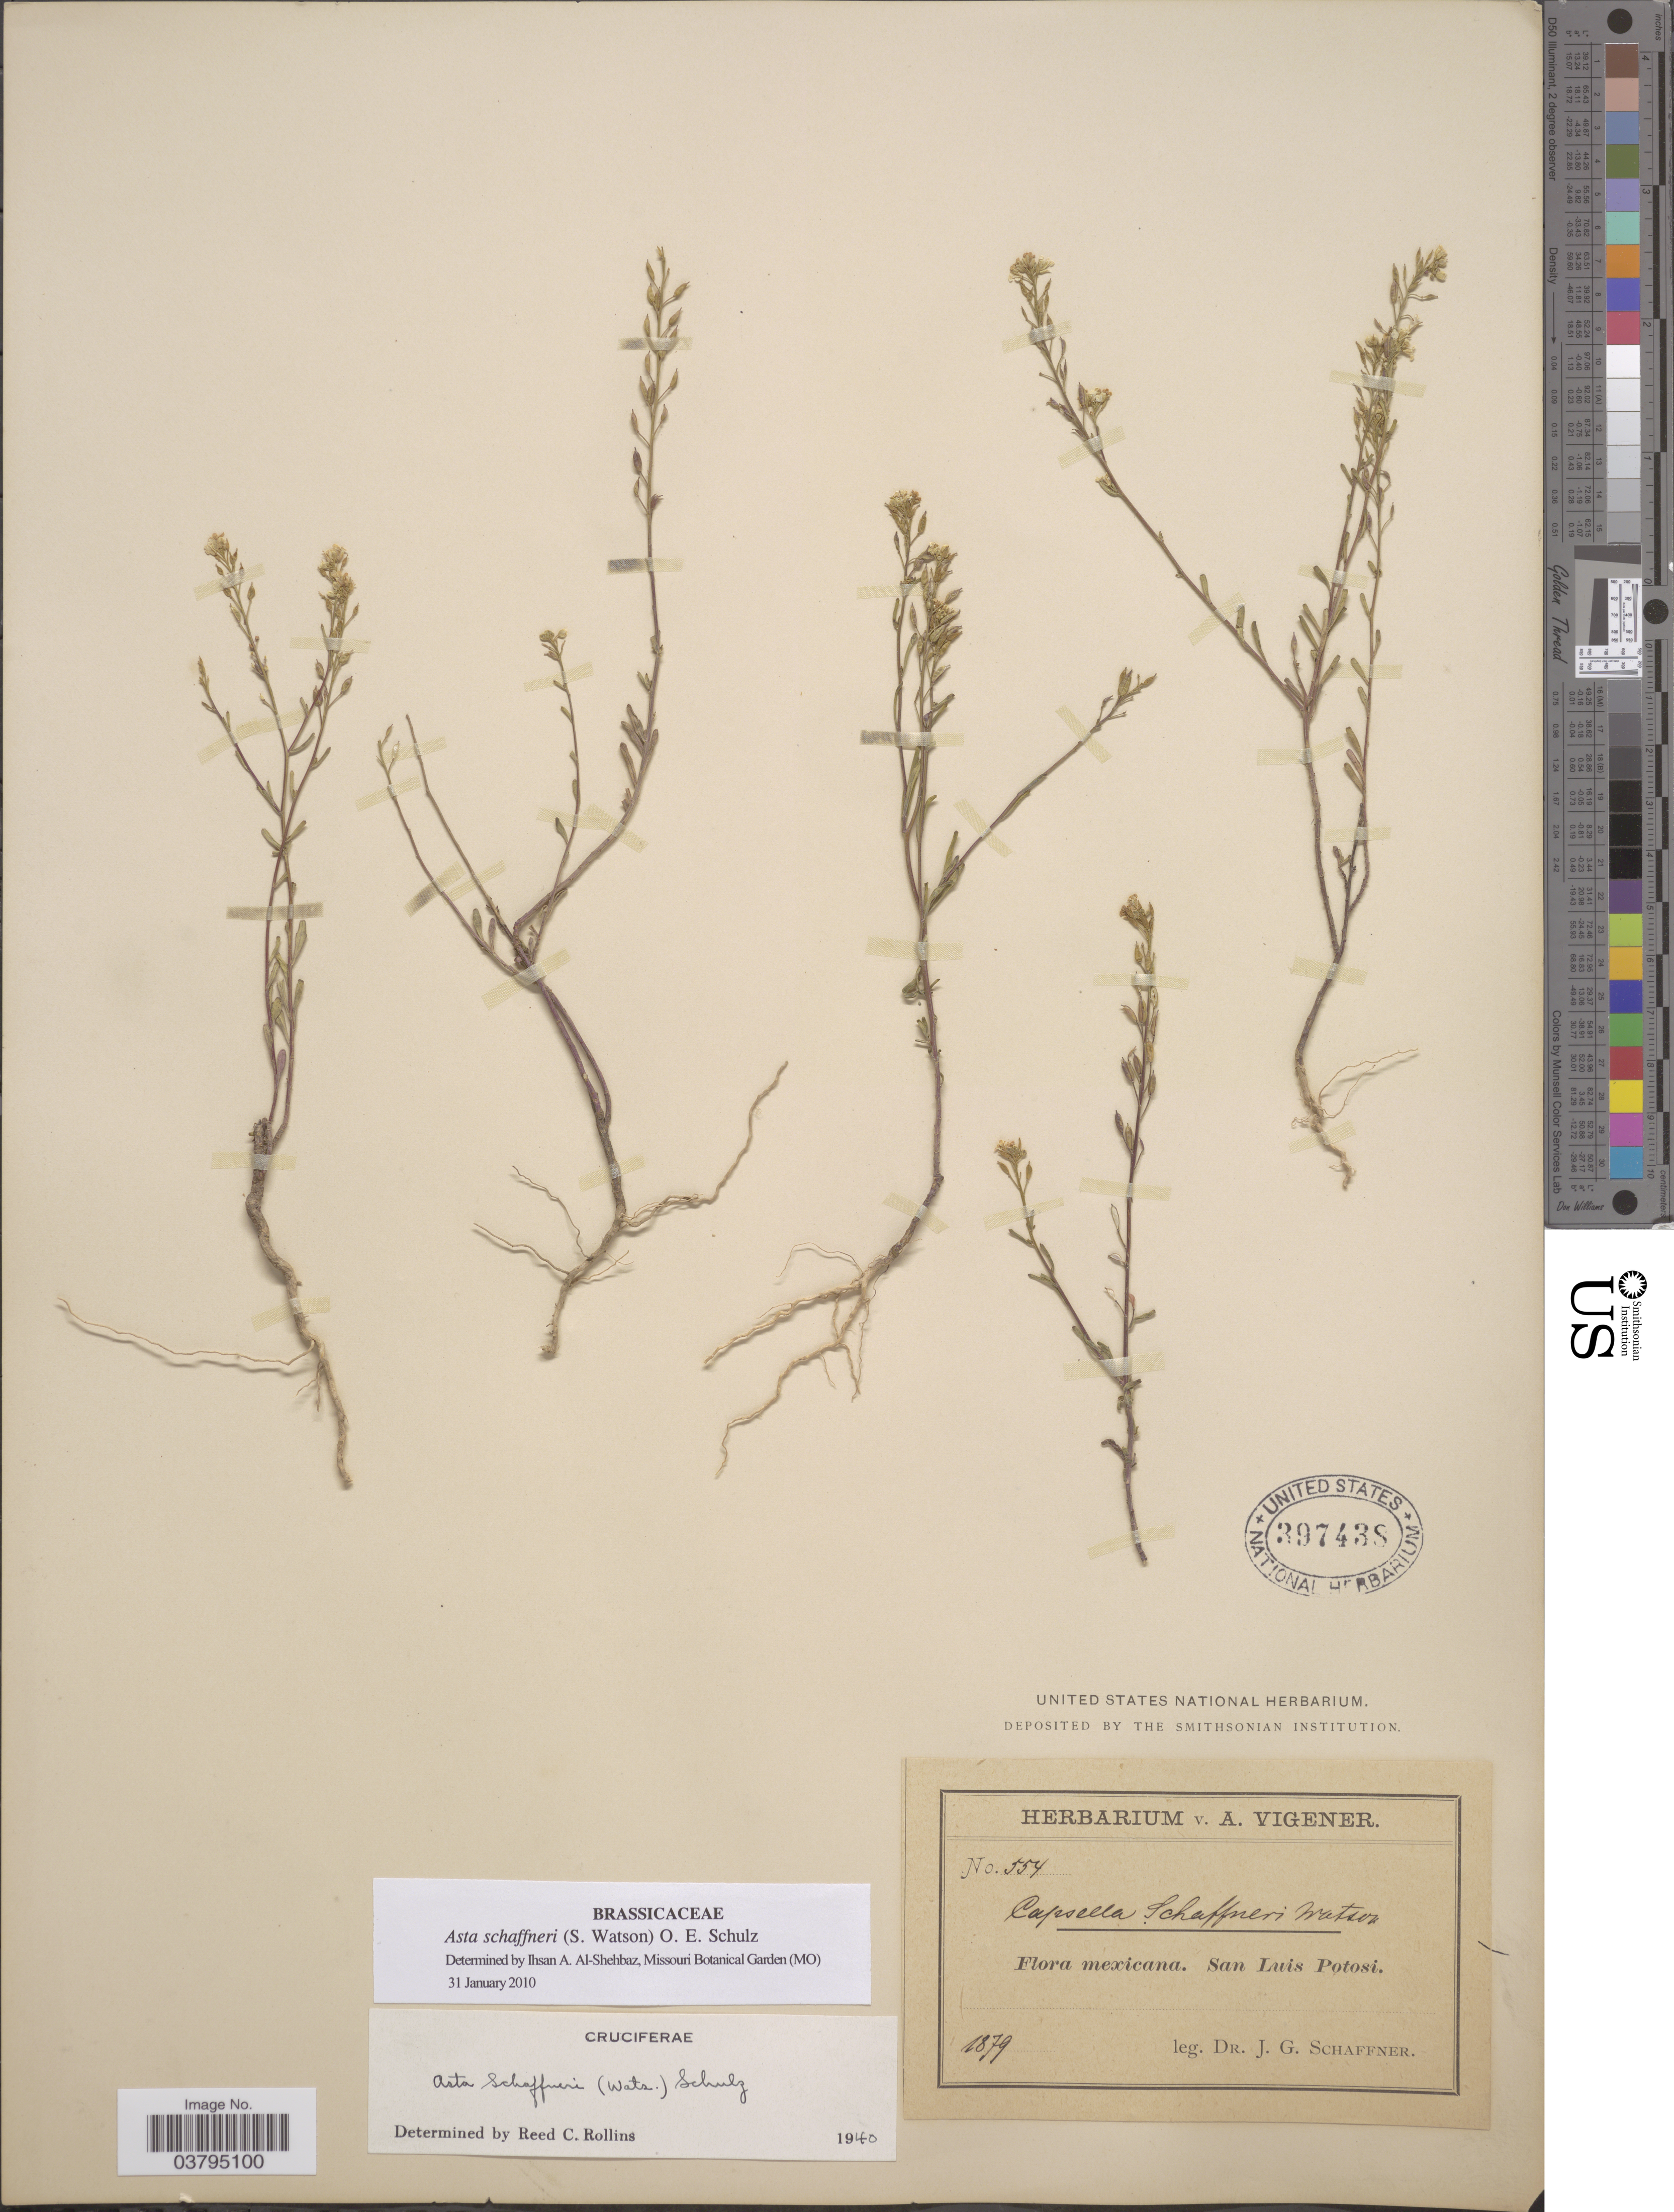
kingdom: Plantae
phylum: Tracheophyta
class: Magnoliopsida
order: Brassicales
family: Brassicaceae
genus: Asta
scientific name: Asta schaffneri var. schaffneri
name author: (S. Watson) O.E. Schulz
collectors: J. G. Schaffner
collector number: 554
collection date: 1879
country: Mexico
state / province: San Luis Potosí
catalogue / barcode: US 397438